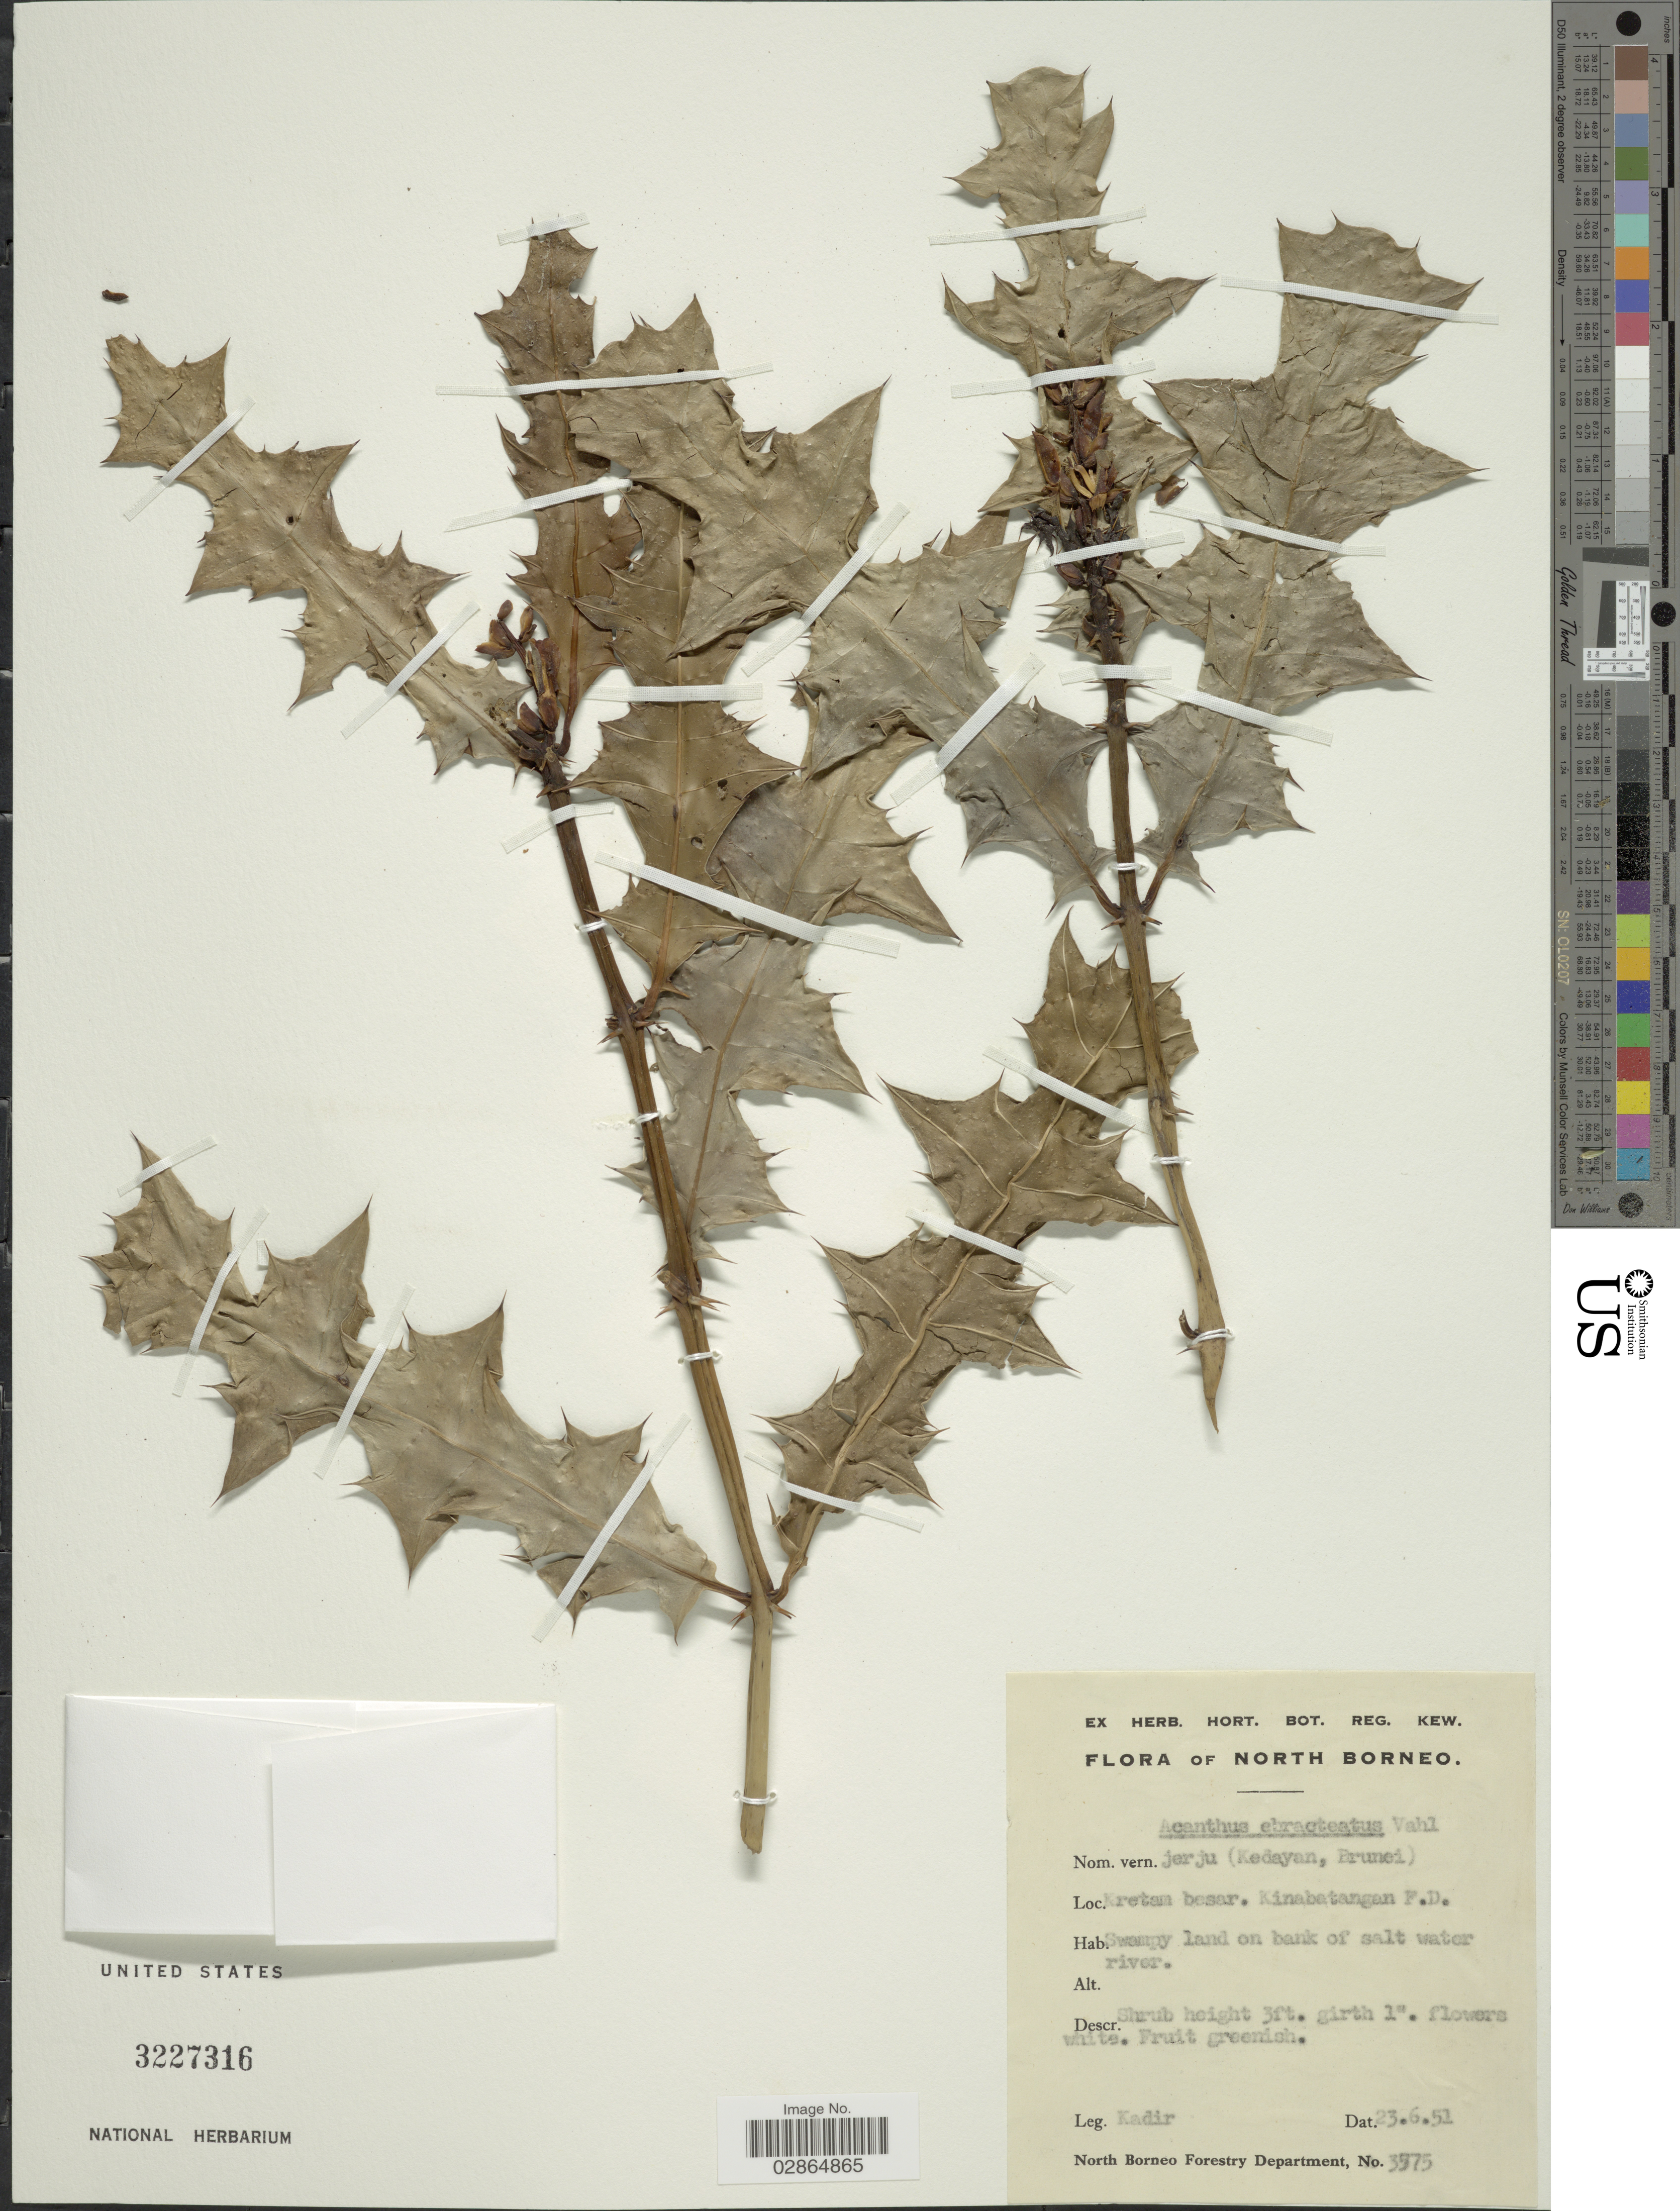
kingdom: Plantae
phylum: Tracheophyta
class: Magnoliopsida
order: Lamiales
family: Acanthaceae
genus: Acanthus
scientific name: Acanthus ebracteatus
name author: Vahl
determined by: Wagner, W. L., (BOT), Smithsonian Institution - National Museum of Natural History (UNITED STATES)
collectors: -. Kadir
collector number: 3575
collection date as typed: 23/6/51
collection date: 1951-06-23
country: Malaysia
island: Borneo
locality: North Borneo, Kretam besar, Kinabatangan F.D., Swampy land on bank of salt water river.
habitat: Swampy land on bank of salt water river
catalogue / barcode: US 3227316